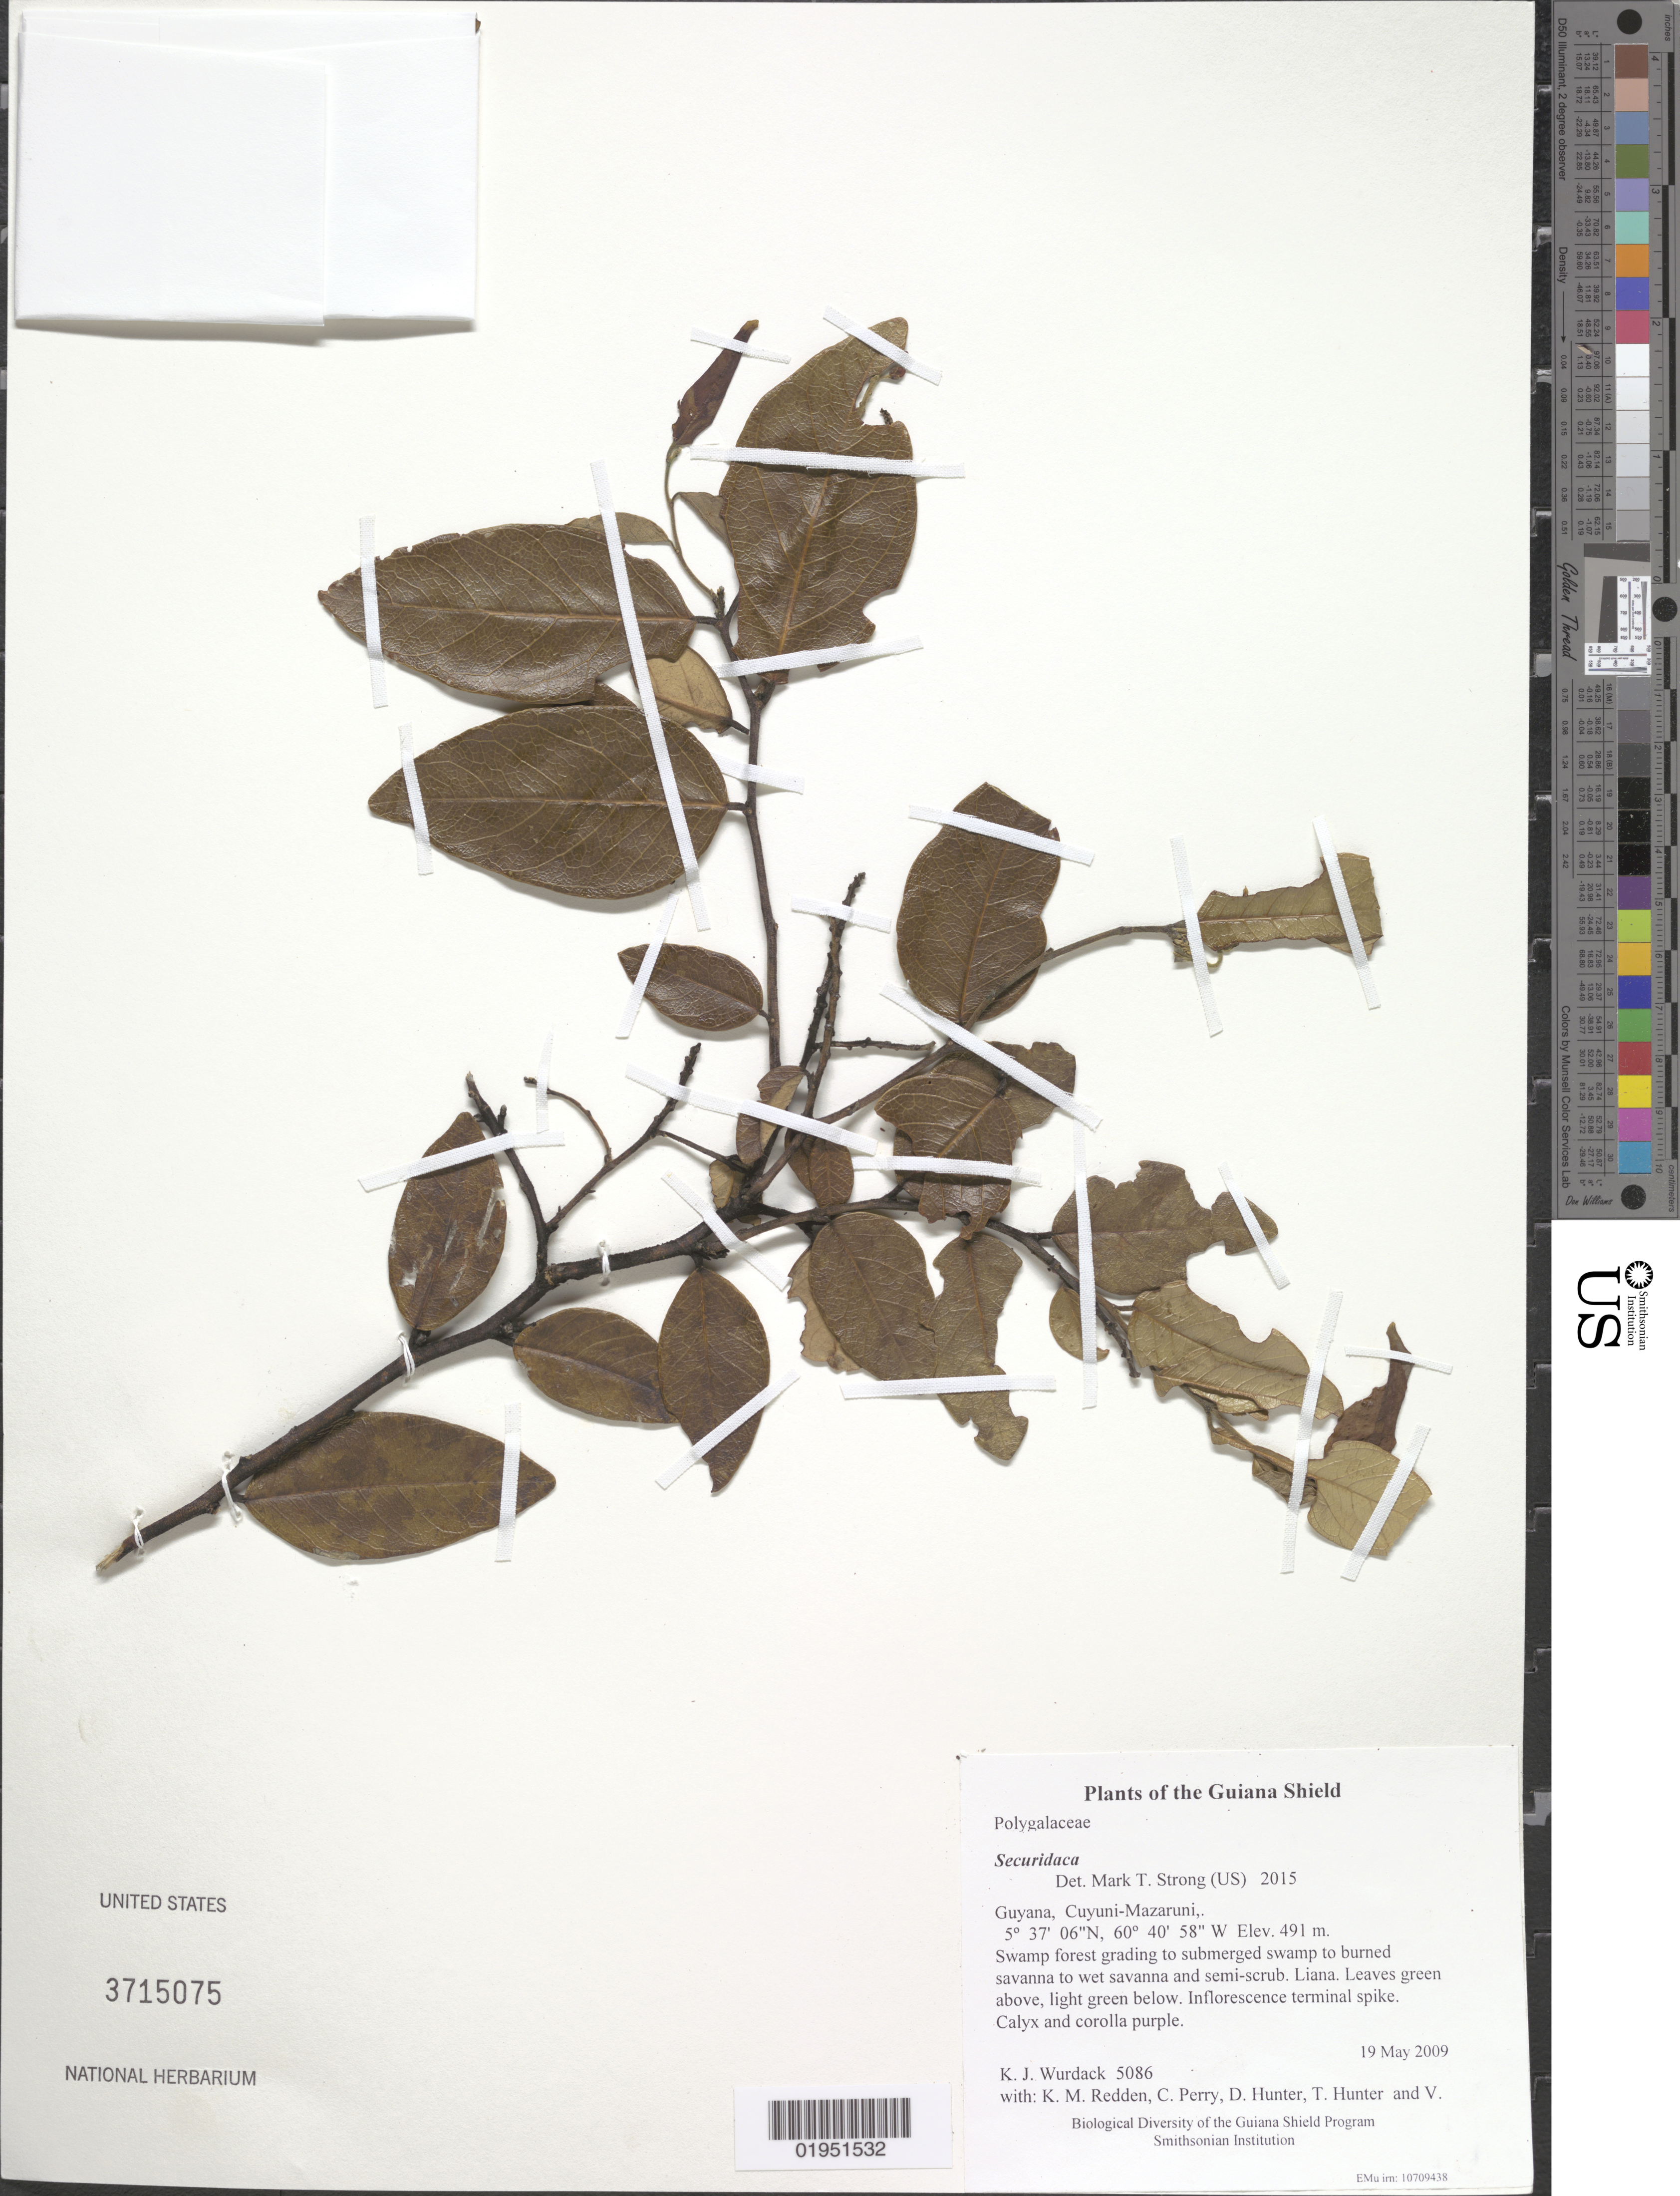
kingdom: Plantae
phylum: Tracheophyta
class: Magnoliopsida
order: Fabales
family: Polygalaceae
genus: Securidaca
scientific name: Securidaca sp.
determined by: Strong, M. T., (US), Smithsonian Institution - National Museum of Natural History (UNITED STATES)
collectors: K. Wurdack, K. M. Redden, C. Perry, D. Hunter, T. Hunter & V. Roland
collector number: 5086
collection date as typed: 19 May 2009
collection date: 2009-05-19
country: Guyana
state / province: Cuyuni-Mazaruni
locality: Kato River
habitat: Swamp forest grading to submerged swamp to burned savanna to wet savanna and semi-scrub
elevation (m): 491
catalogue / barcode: US 3715075